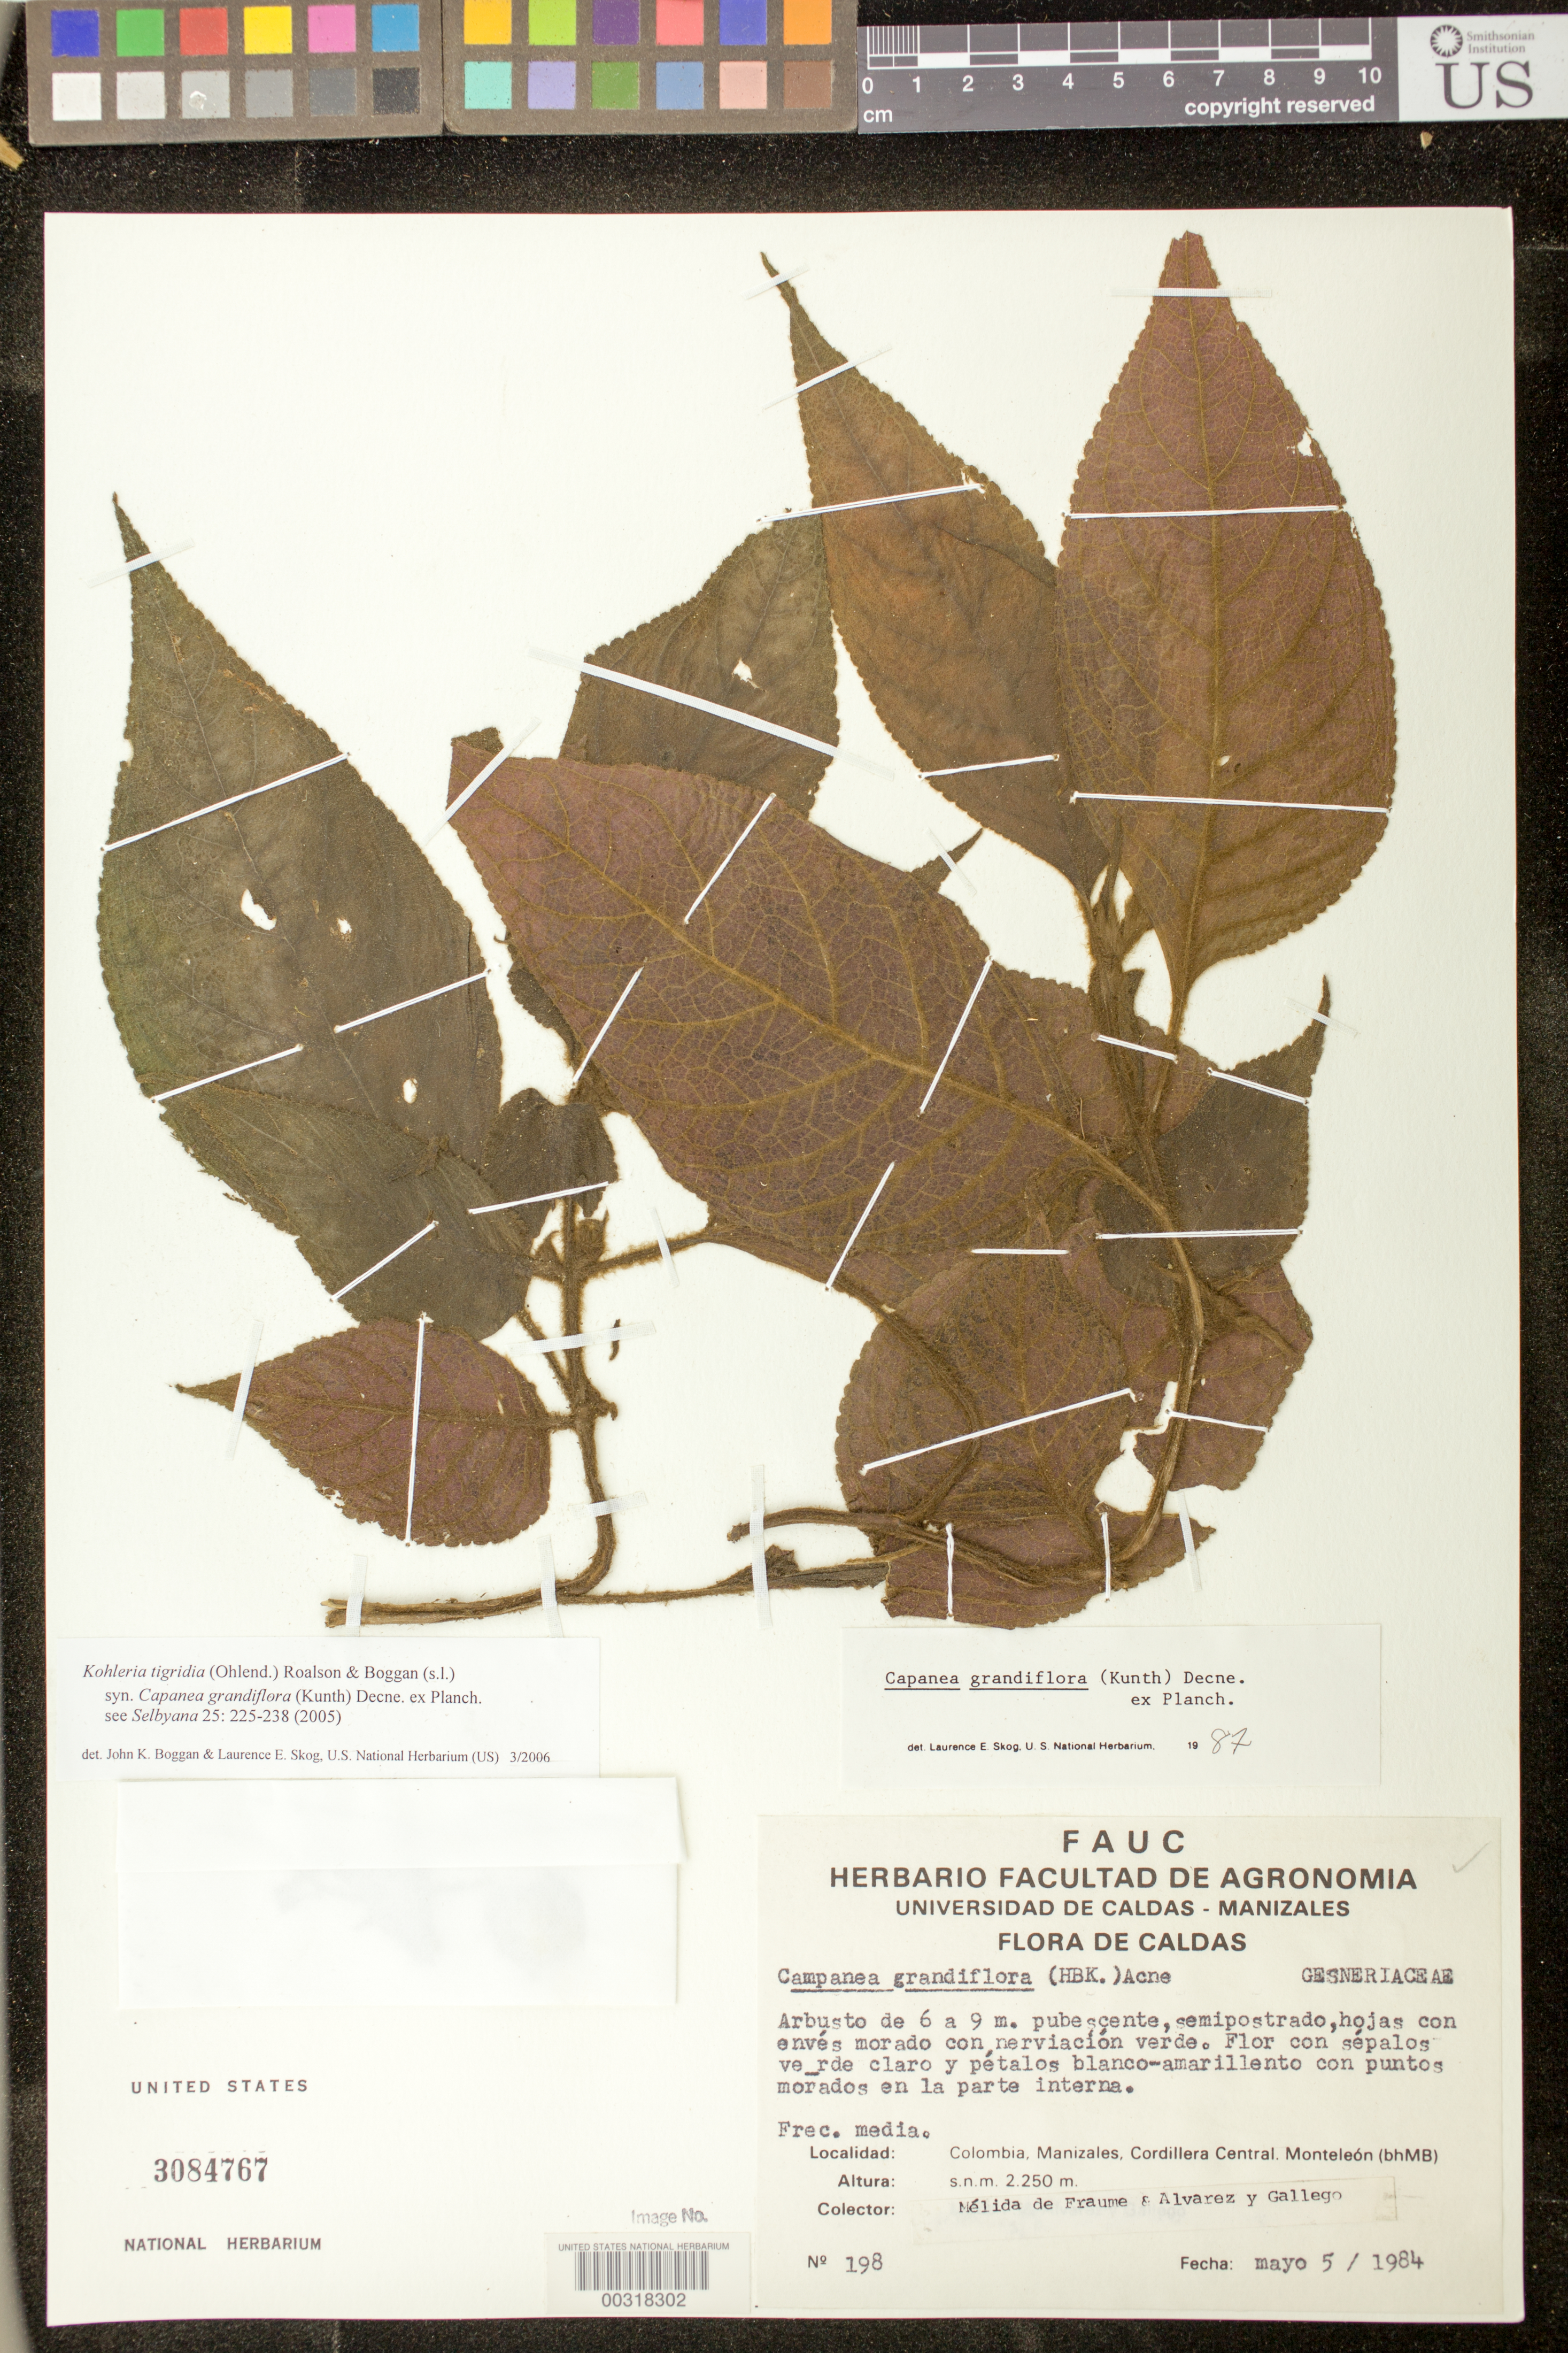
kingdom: Plantae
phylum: Tracheophyta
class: Magnoliopsida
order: Lamiales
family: Gesneriaceae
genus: Kohleria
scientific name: Kohleria tigridia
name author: (Ohlend.) Roalson & Boggan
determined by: Boggan, J. K.; Skog, L. E.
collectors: M. Fraume, -- Alvarez & -. Gallego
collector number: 198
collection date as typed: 05 May 1984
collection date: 1984-05-05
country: Colombia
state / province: Caldas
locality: Manizales, Cordillera Central, Monteleón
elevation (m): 2250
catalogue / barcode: US 3084767